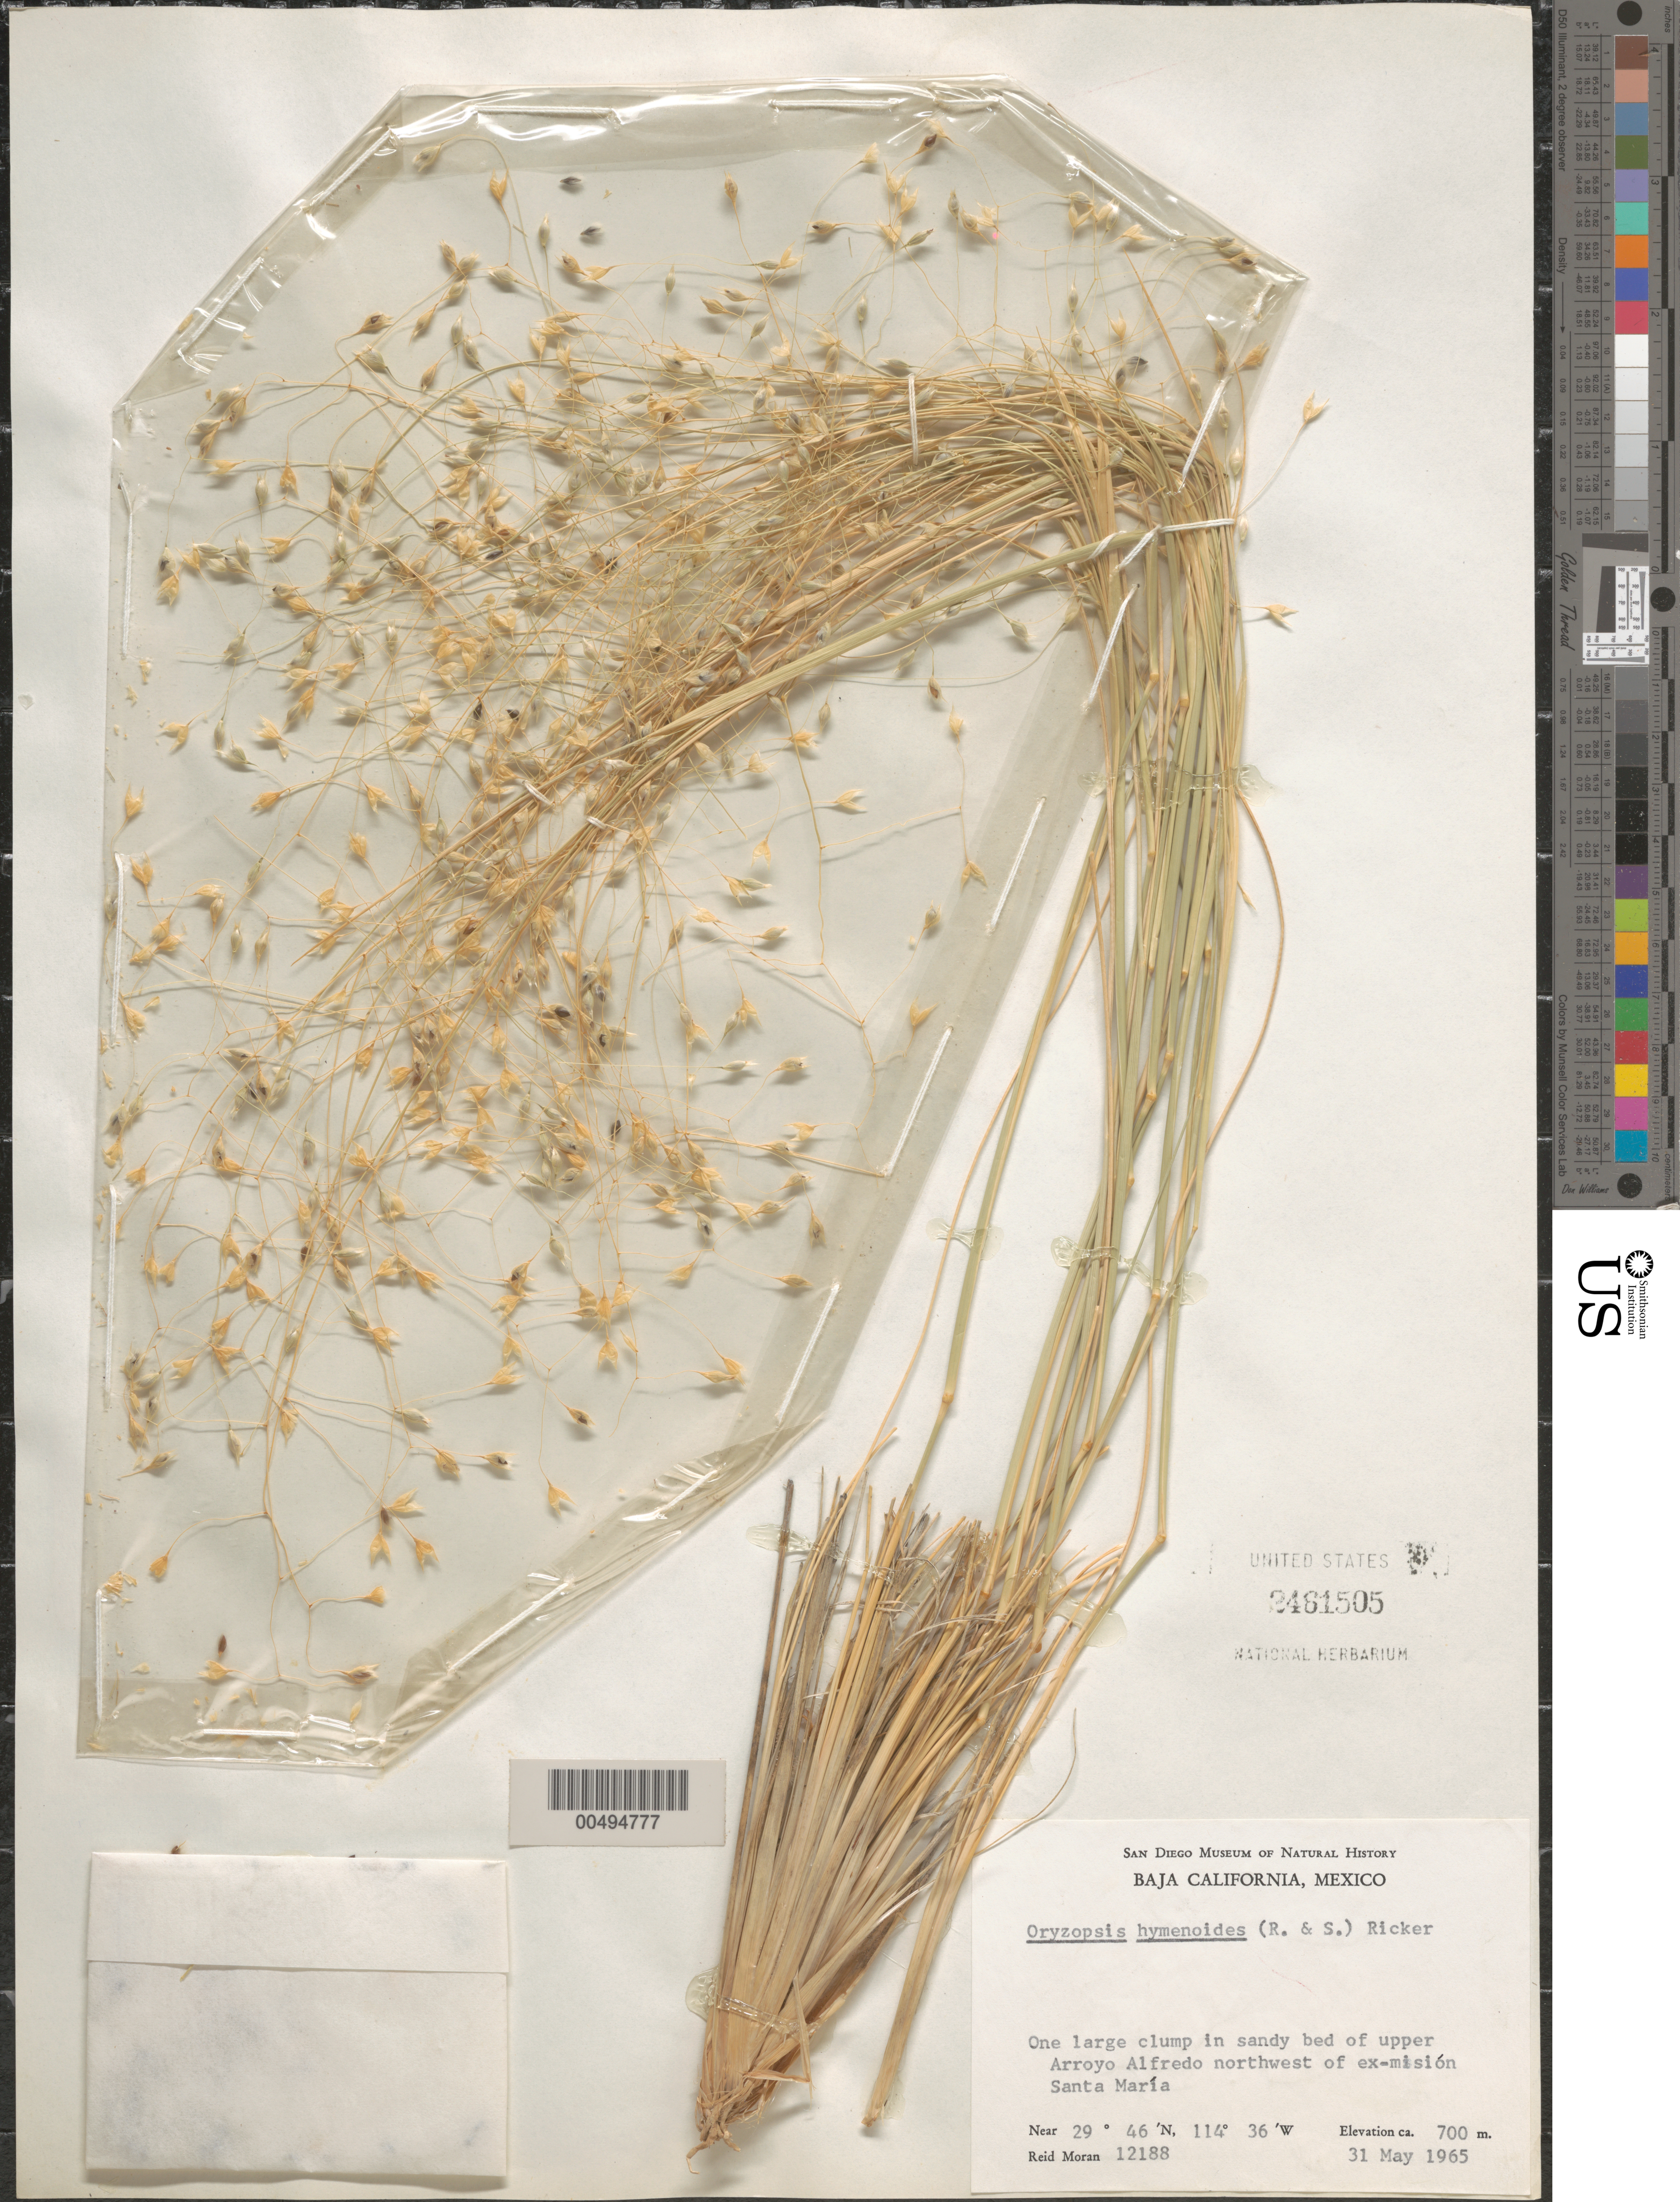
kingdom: Plantae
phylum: Tracheophyta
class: Liliopsida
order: Poales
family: Poaceae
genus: Oryzopsis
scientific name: Oryzopsis hymenoides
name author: (Roem. & Schult.) Ricker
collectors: R. V. Moran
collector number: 12188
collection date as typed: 31 May 1965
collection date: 1965-05-31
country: Mexico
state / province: Baja California Norte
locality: Upper Arroyo Alfredo NW of ex-misi¢n Santa Mar¡a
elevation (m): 700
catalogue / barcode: US 2461505